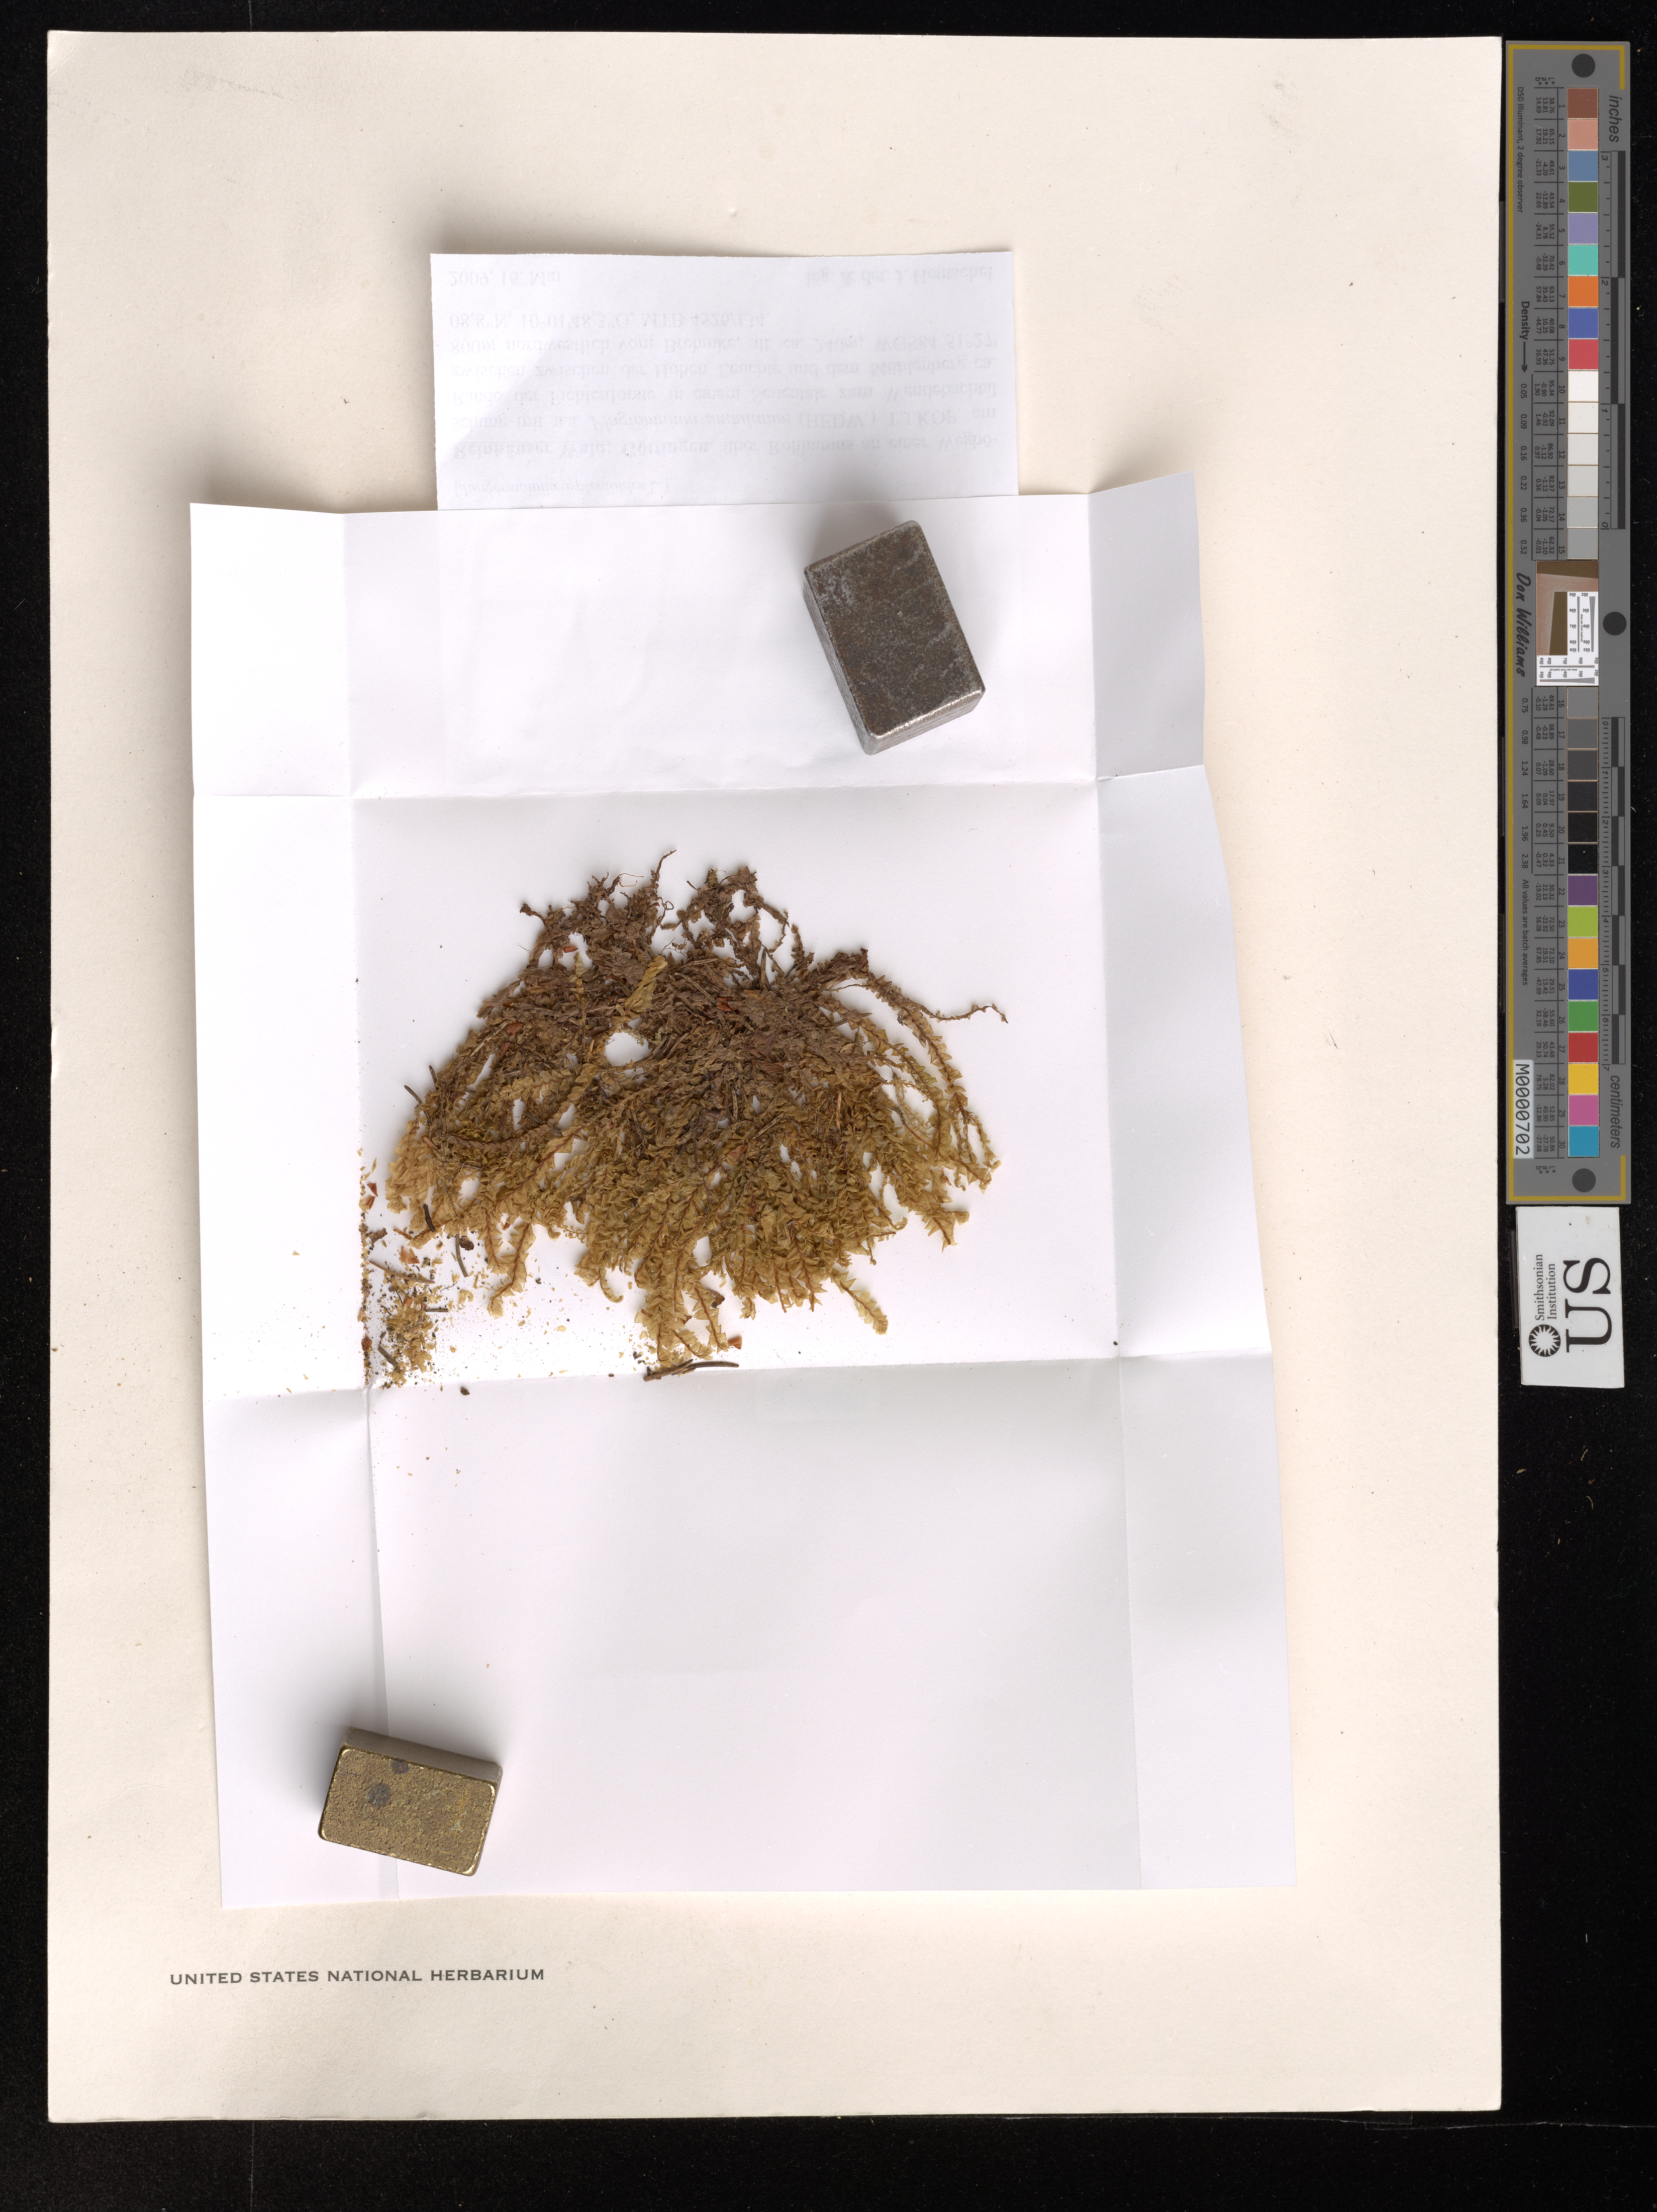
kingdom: Plantae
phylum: Marchantiophyta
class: Jungermanniopsida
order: Jungermanniales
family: Plagiochilaceae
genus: Plagiochila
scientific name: Plagiochila asplenioides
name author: (L.) Dumort.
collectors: J. Hentschel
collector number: Bryo 03367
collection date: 2009-05-16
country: Germany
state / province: Niedersachsen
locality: Reinhäuser Wald: Göttingen, über Rohhumus an einer Wegböschung mit u.a. Plagiomnium undulatum (HEDW) T.J.KOP. am Rande der Fichtenforste in einem Seitentale zum Wendebachtal zwischen der Hohen Leuchte un dem Mühlenberg ca. 800m nordwestlich vom Brehmke. MTB 4526/134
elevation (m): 240